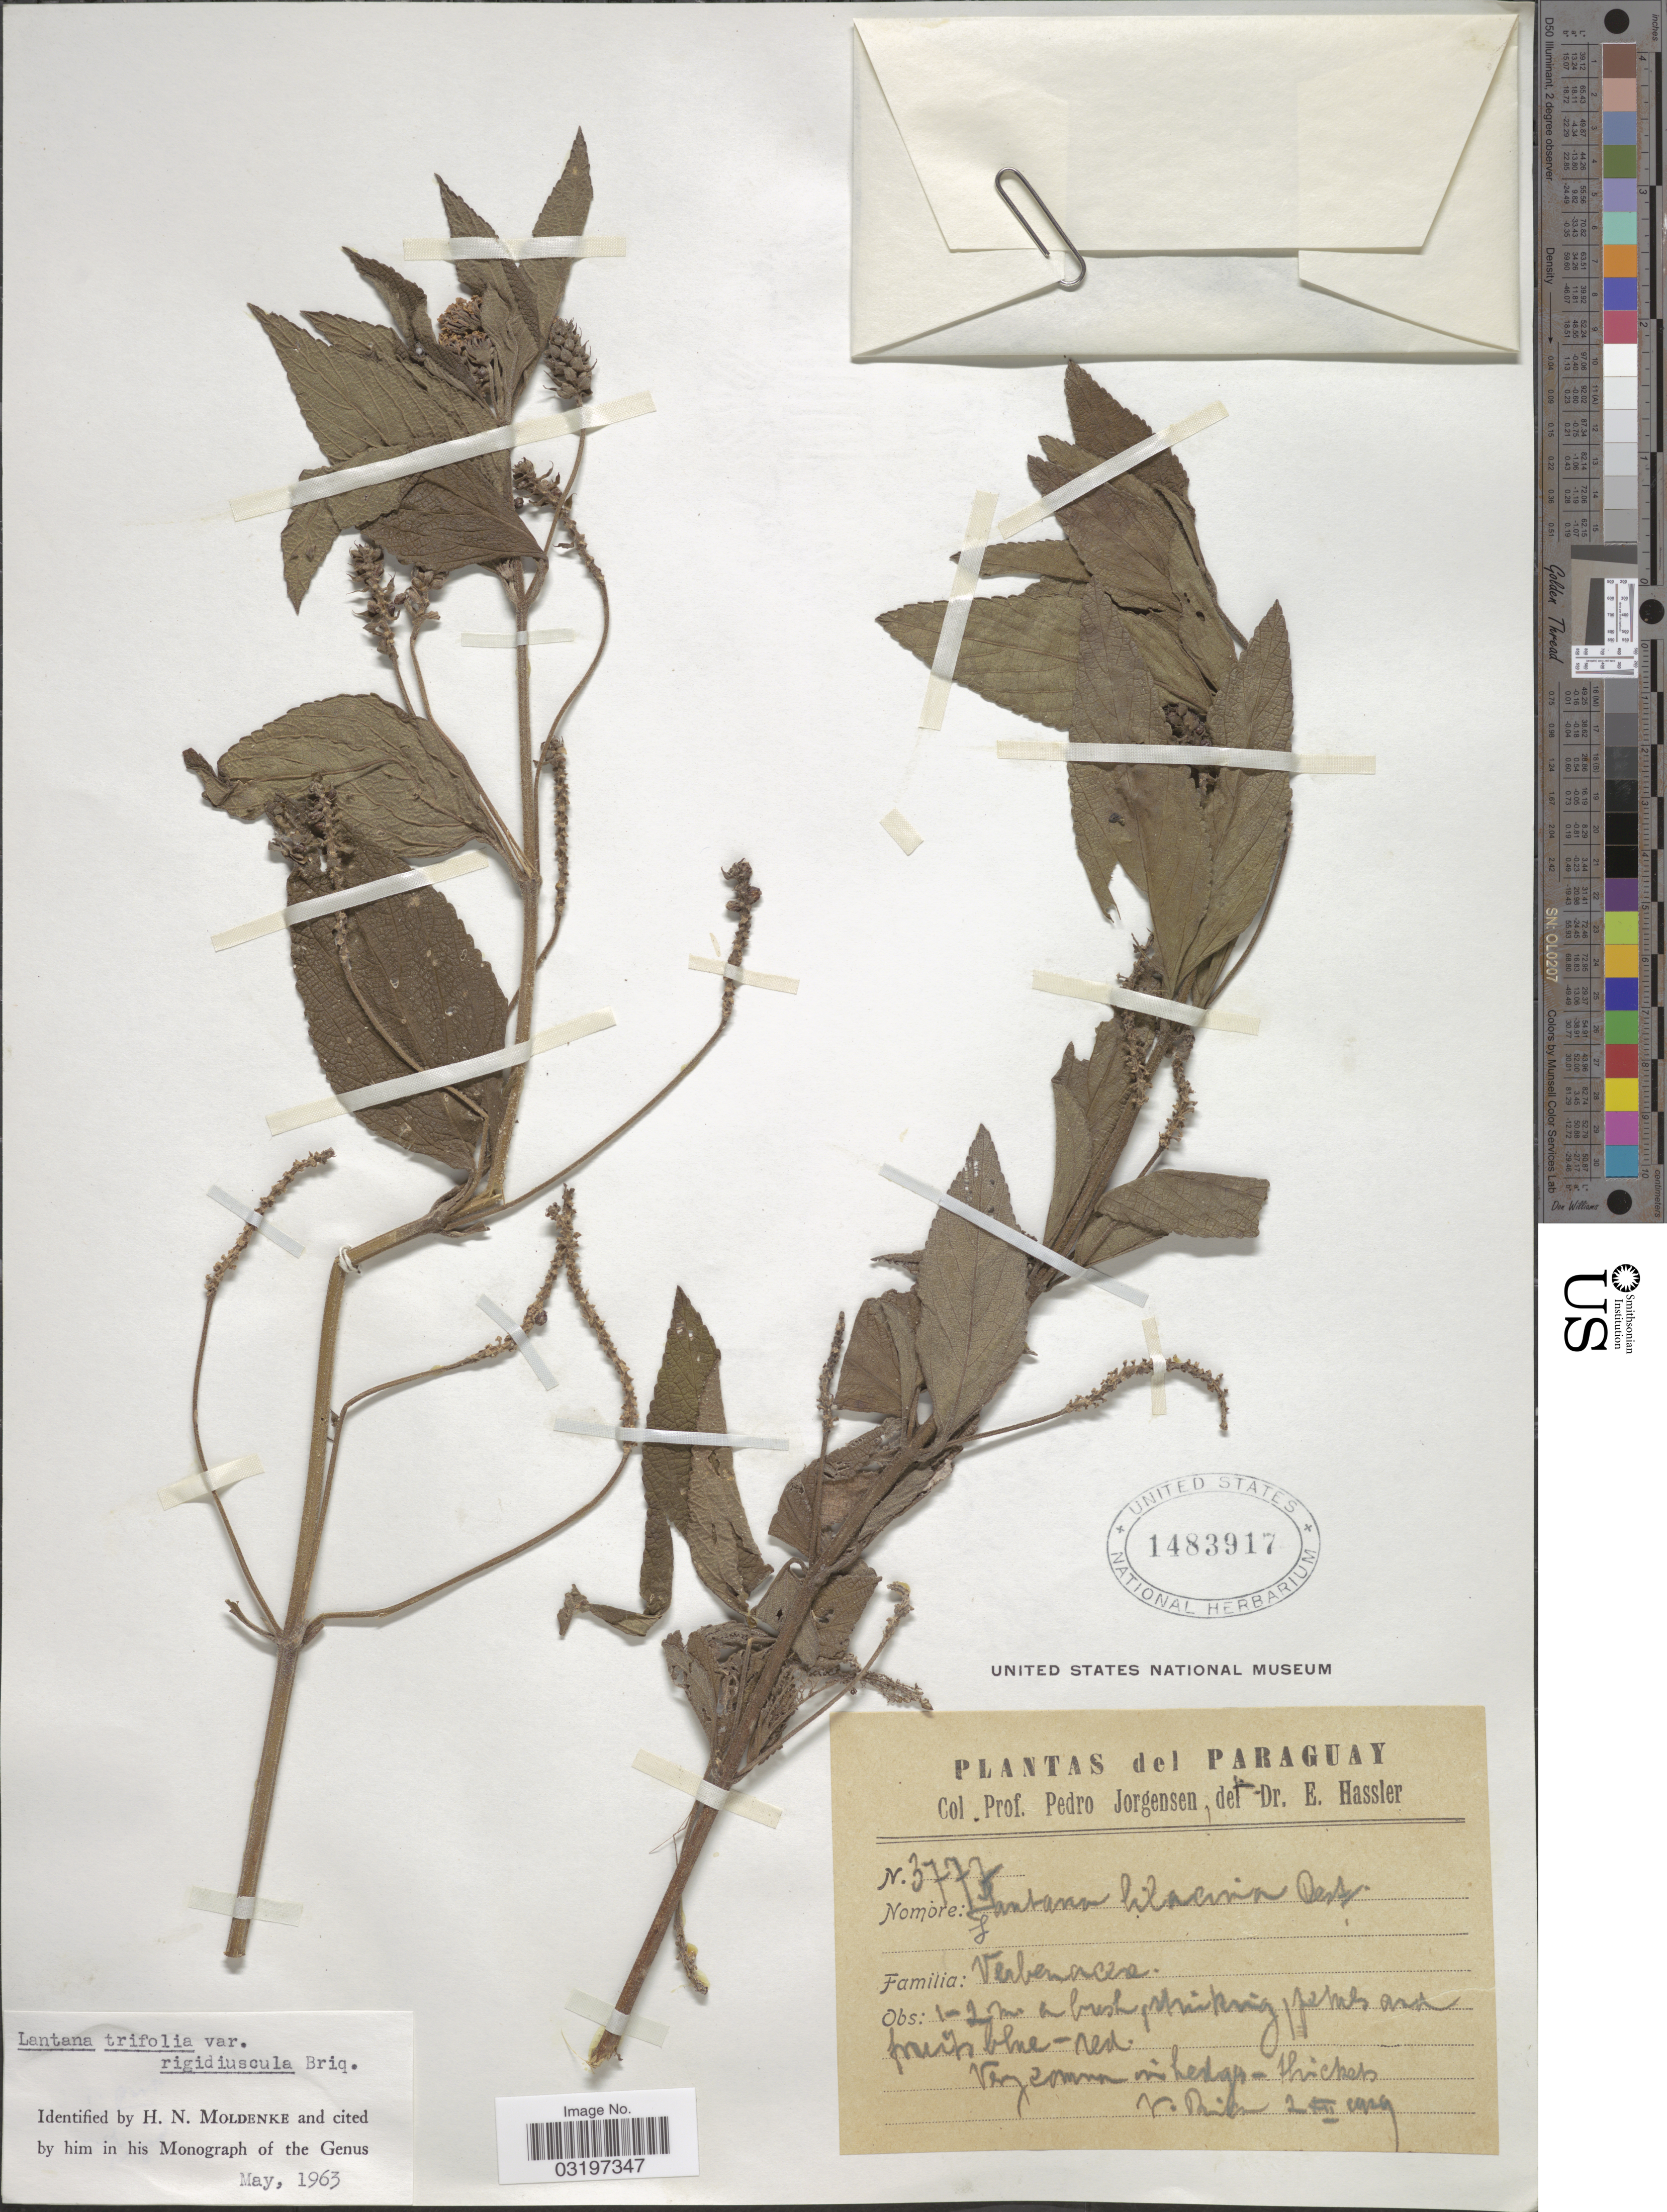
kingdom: Plantae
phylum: Tracheophyta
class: Magnoliopsida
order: Lamiales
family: Verbenaceae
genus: Lantana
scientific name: Lantana trifolia var. rigidiuscula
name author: Briq.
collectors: P. Jörgensen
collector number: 3777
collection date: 1929-12-02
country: Paraguay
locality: V. Rica.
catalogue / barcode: US 1483917